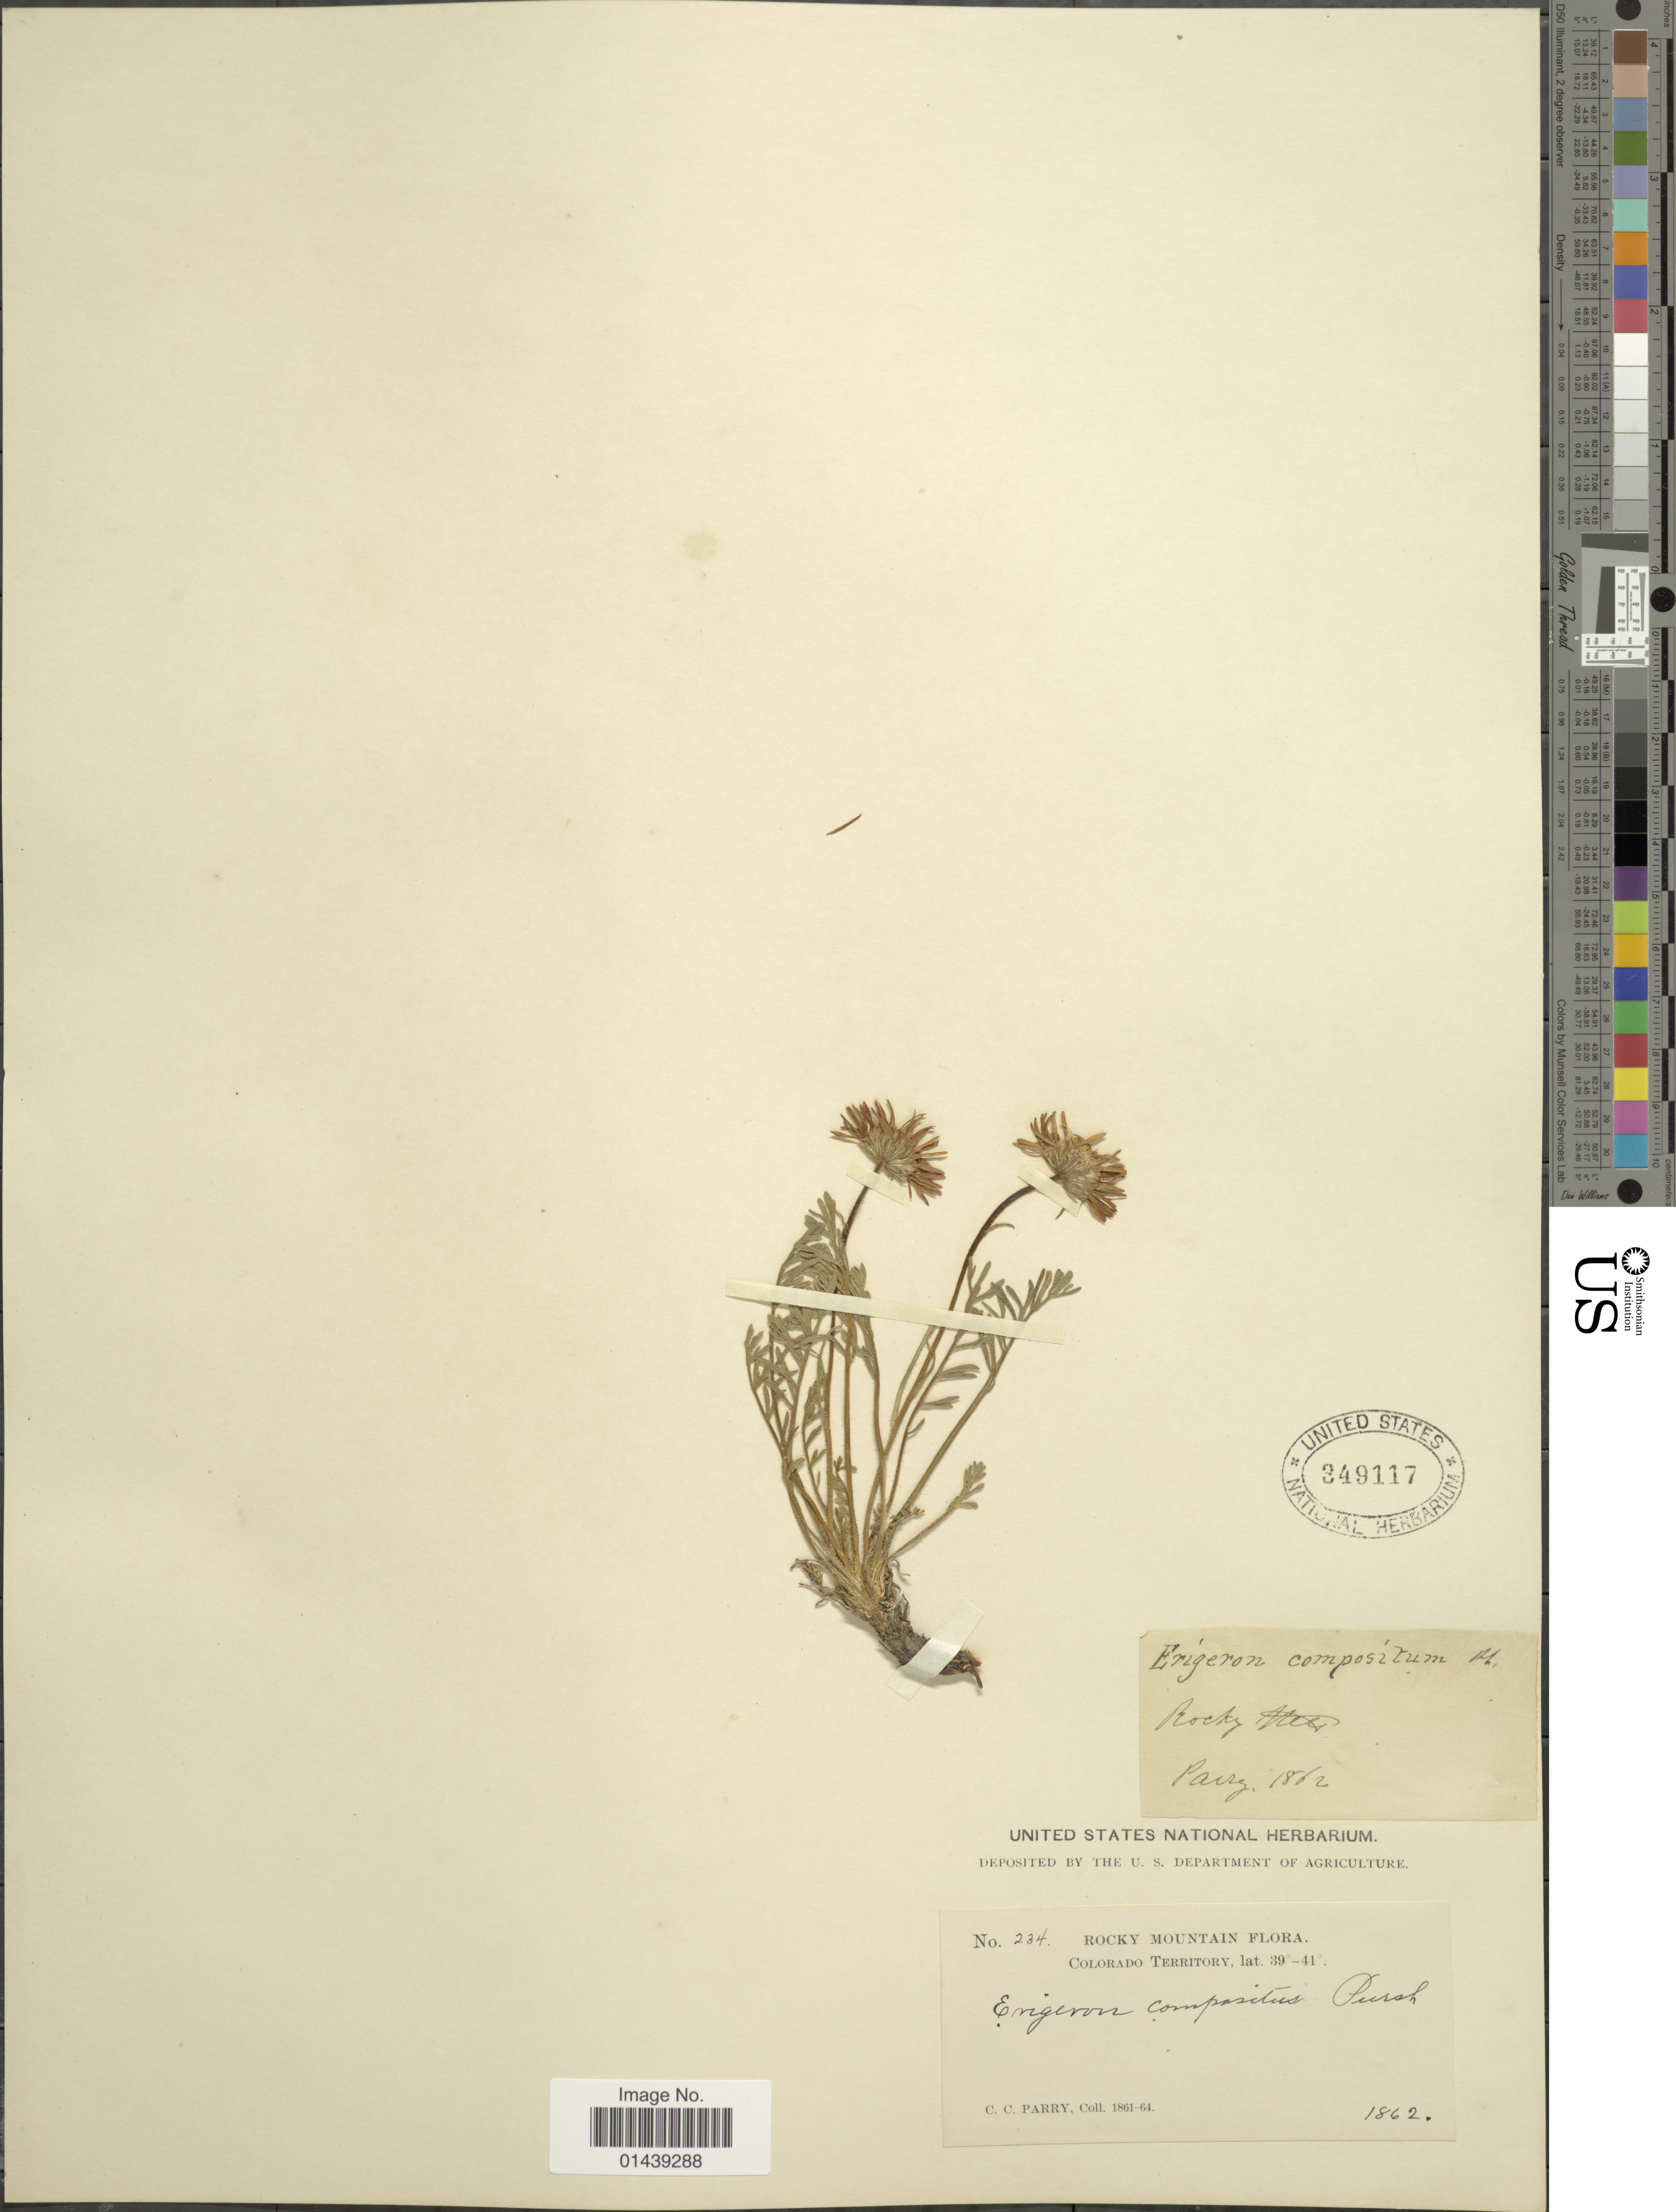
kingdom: Plantae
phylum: Tracheophyta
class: Magnoliopsida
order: Asterales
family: Asteraceae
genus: Erigeron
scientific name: Erigeron pinnatisectus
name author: (A. Gray) A. Nelson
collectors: C. C. Parry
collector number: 234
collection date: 1862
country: United States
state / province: Colorado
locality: Rocky Mountain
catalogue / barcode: US 349117